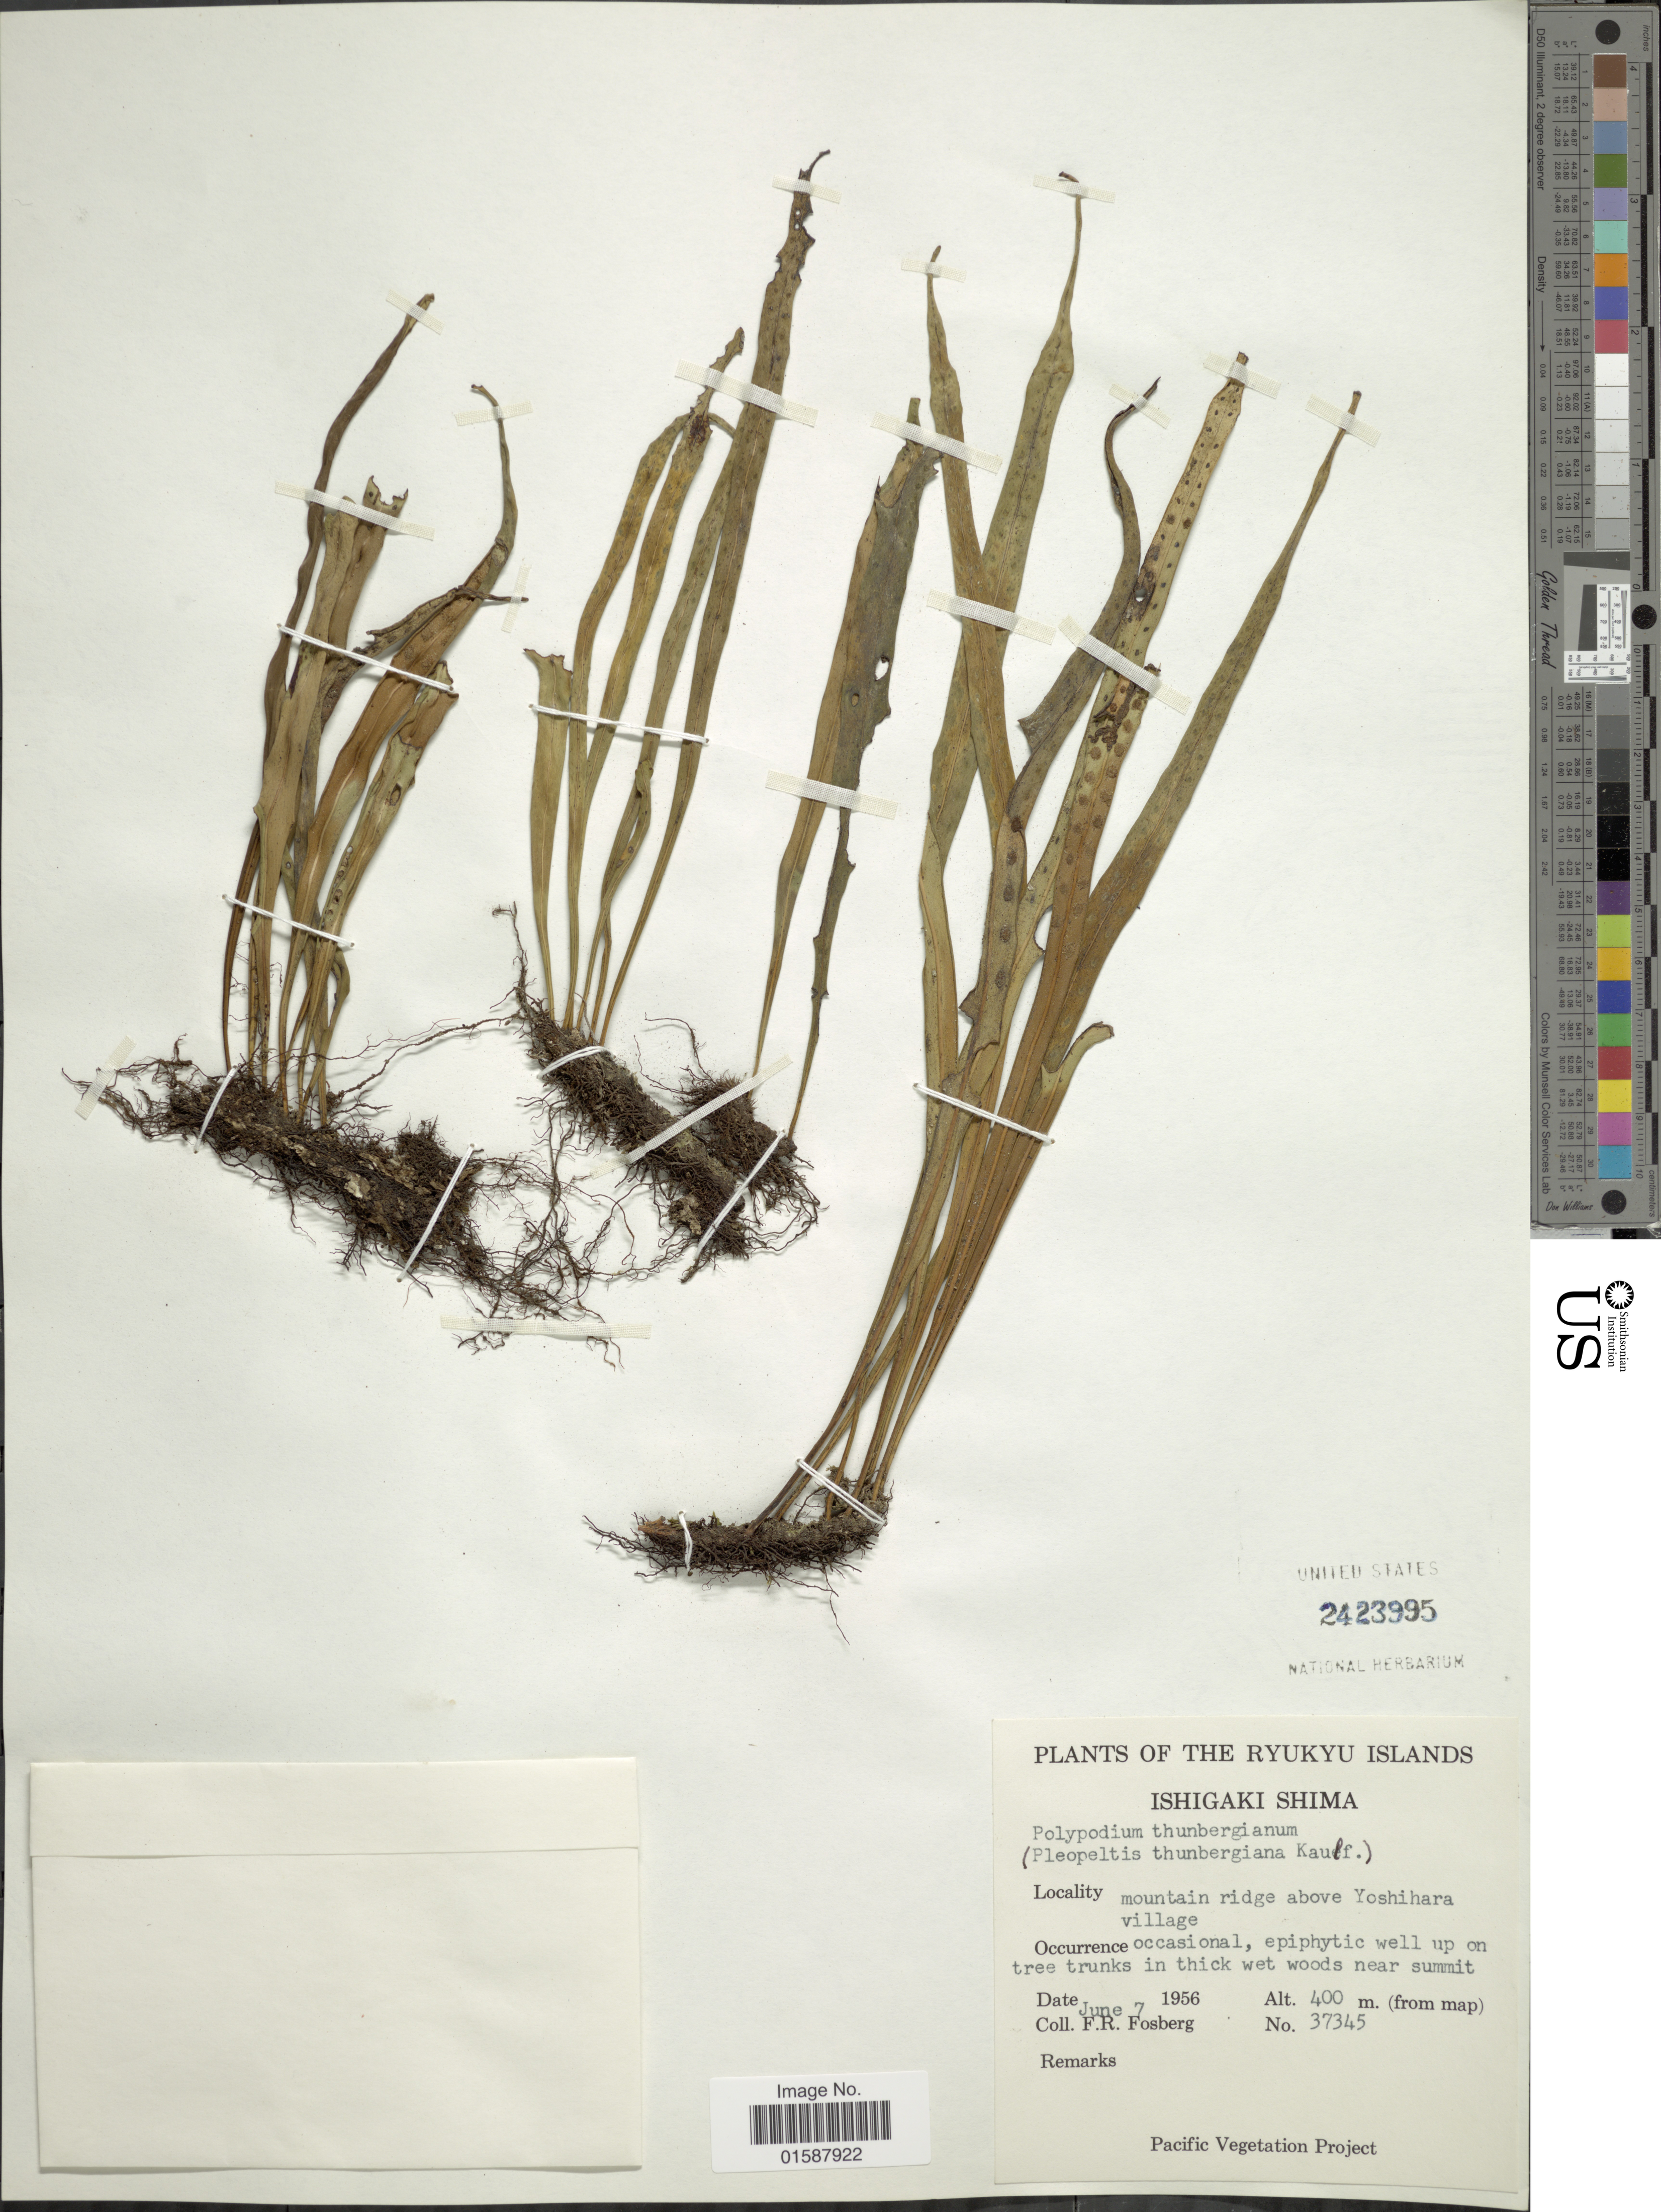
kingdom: Plantae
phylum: Tracheophyta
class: Polypodiopsida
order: Polypodiales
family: Polypodiaceae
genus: Lepisorus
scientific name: Lepisorus thunbergianus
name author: (Kaulf.) Ching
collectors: F. R. Fosberg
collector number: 37345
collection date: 1956-06-07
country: Japan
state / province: Okinawa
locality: Ryukyu Islands. Ishigaki Shima. mountain ridge above Yoshihara village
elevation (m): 400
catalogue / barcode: US 2423995